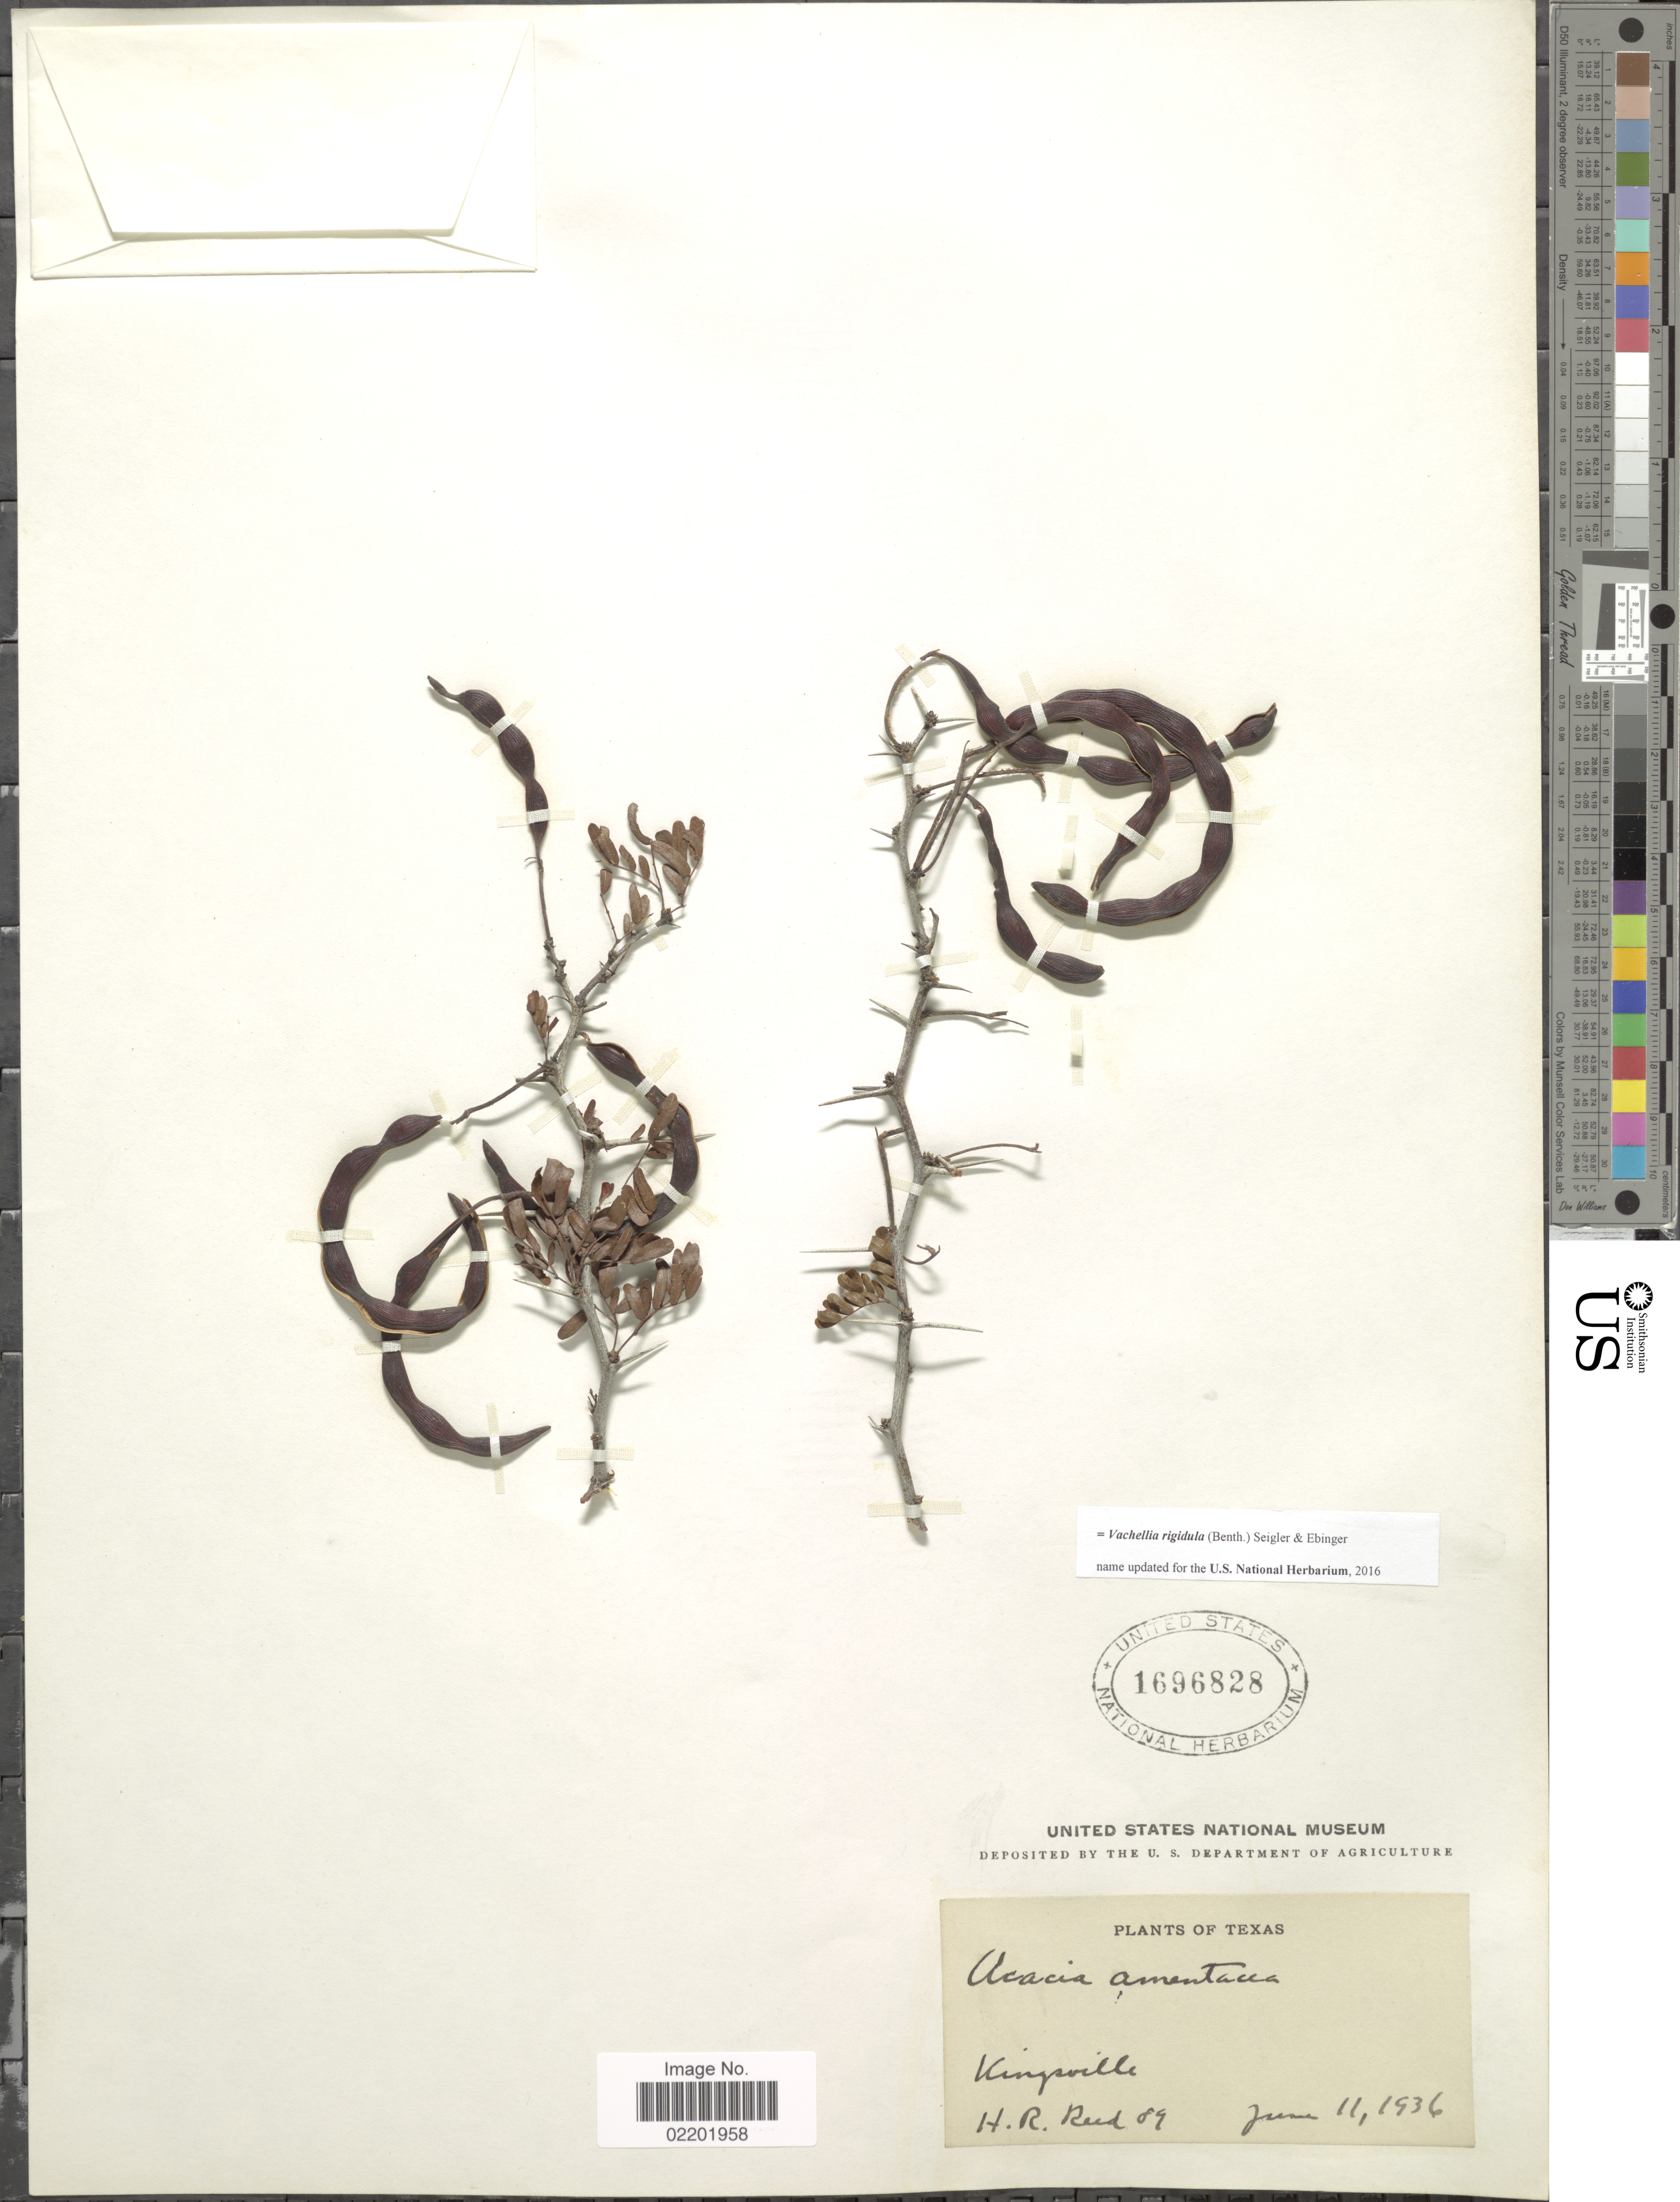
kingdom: Plantae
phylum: Tracheophyta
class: Magnoliopsida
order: Fabales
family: Fabaceae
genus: Vachellia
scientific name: Vachellia rigidula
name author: (Benth.) Seigler & Ebinger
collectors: H. Reed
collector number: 89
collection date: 1936-06-11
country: United States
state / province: Texas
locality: Kingsville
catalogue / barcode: US 1696828